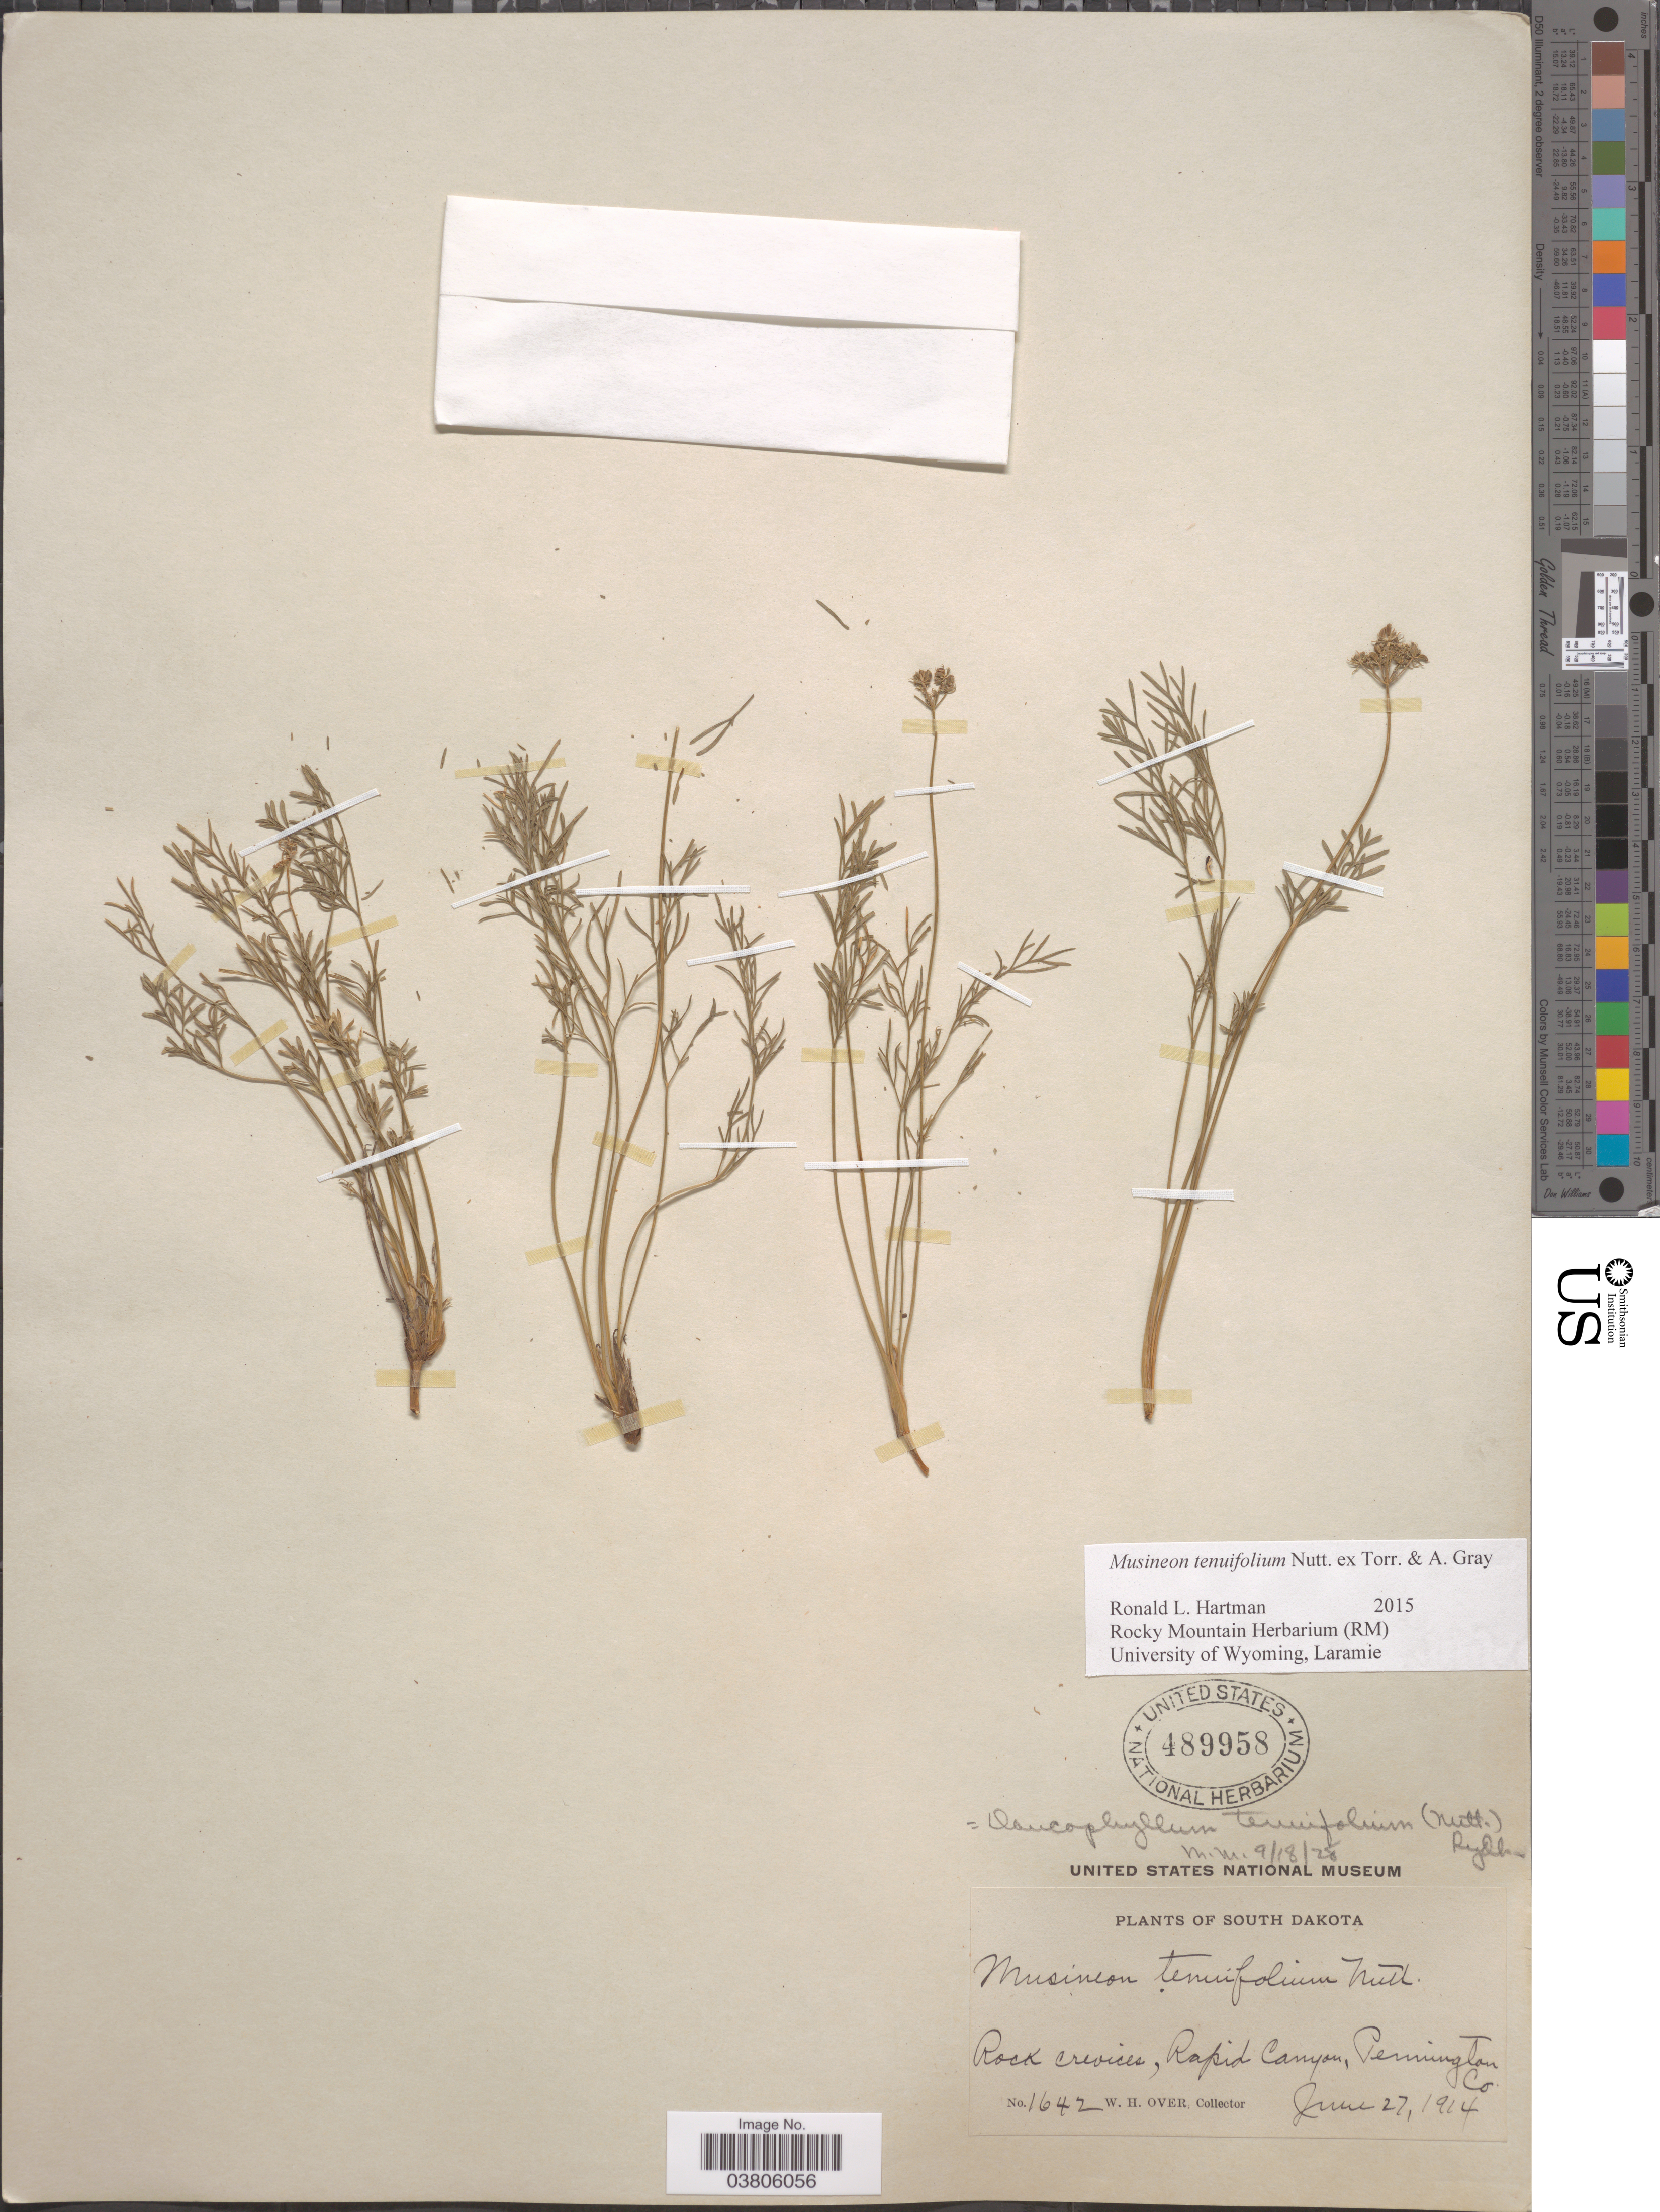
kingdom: Plantae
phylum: Tracheophyta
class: Magnoliopsida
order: Apiales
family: Apiaceae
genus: Musineon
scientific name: Musineon tenuifolium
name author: Nutt.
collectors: W. Over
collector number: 1642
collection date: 1914-06-27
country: United States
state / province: South Dakota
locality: Rapid Canyon, Pennington Co.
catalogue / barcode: US 489958